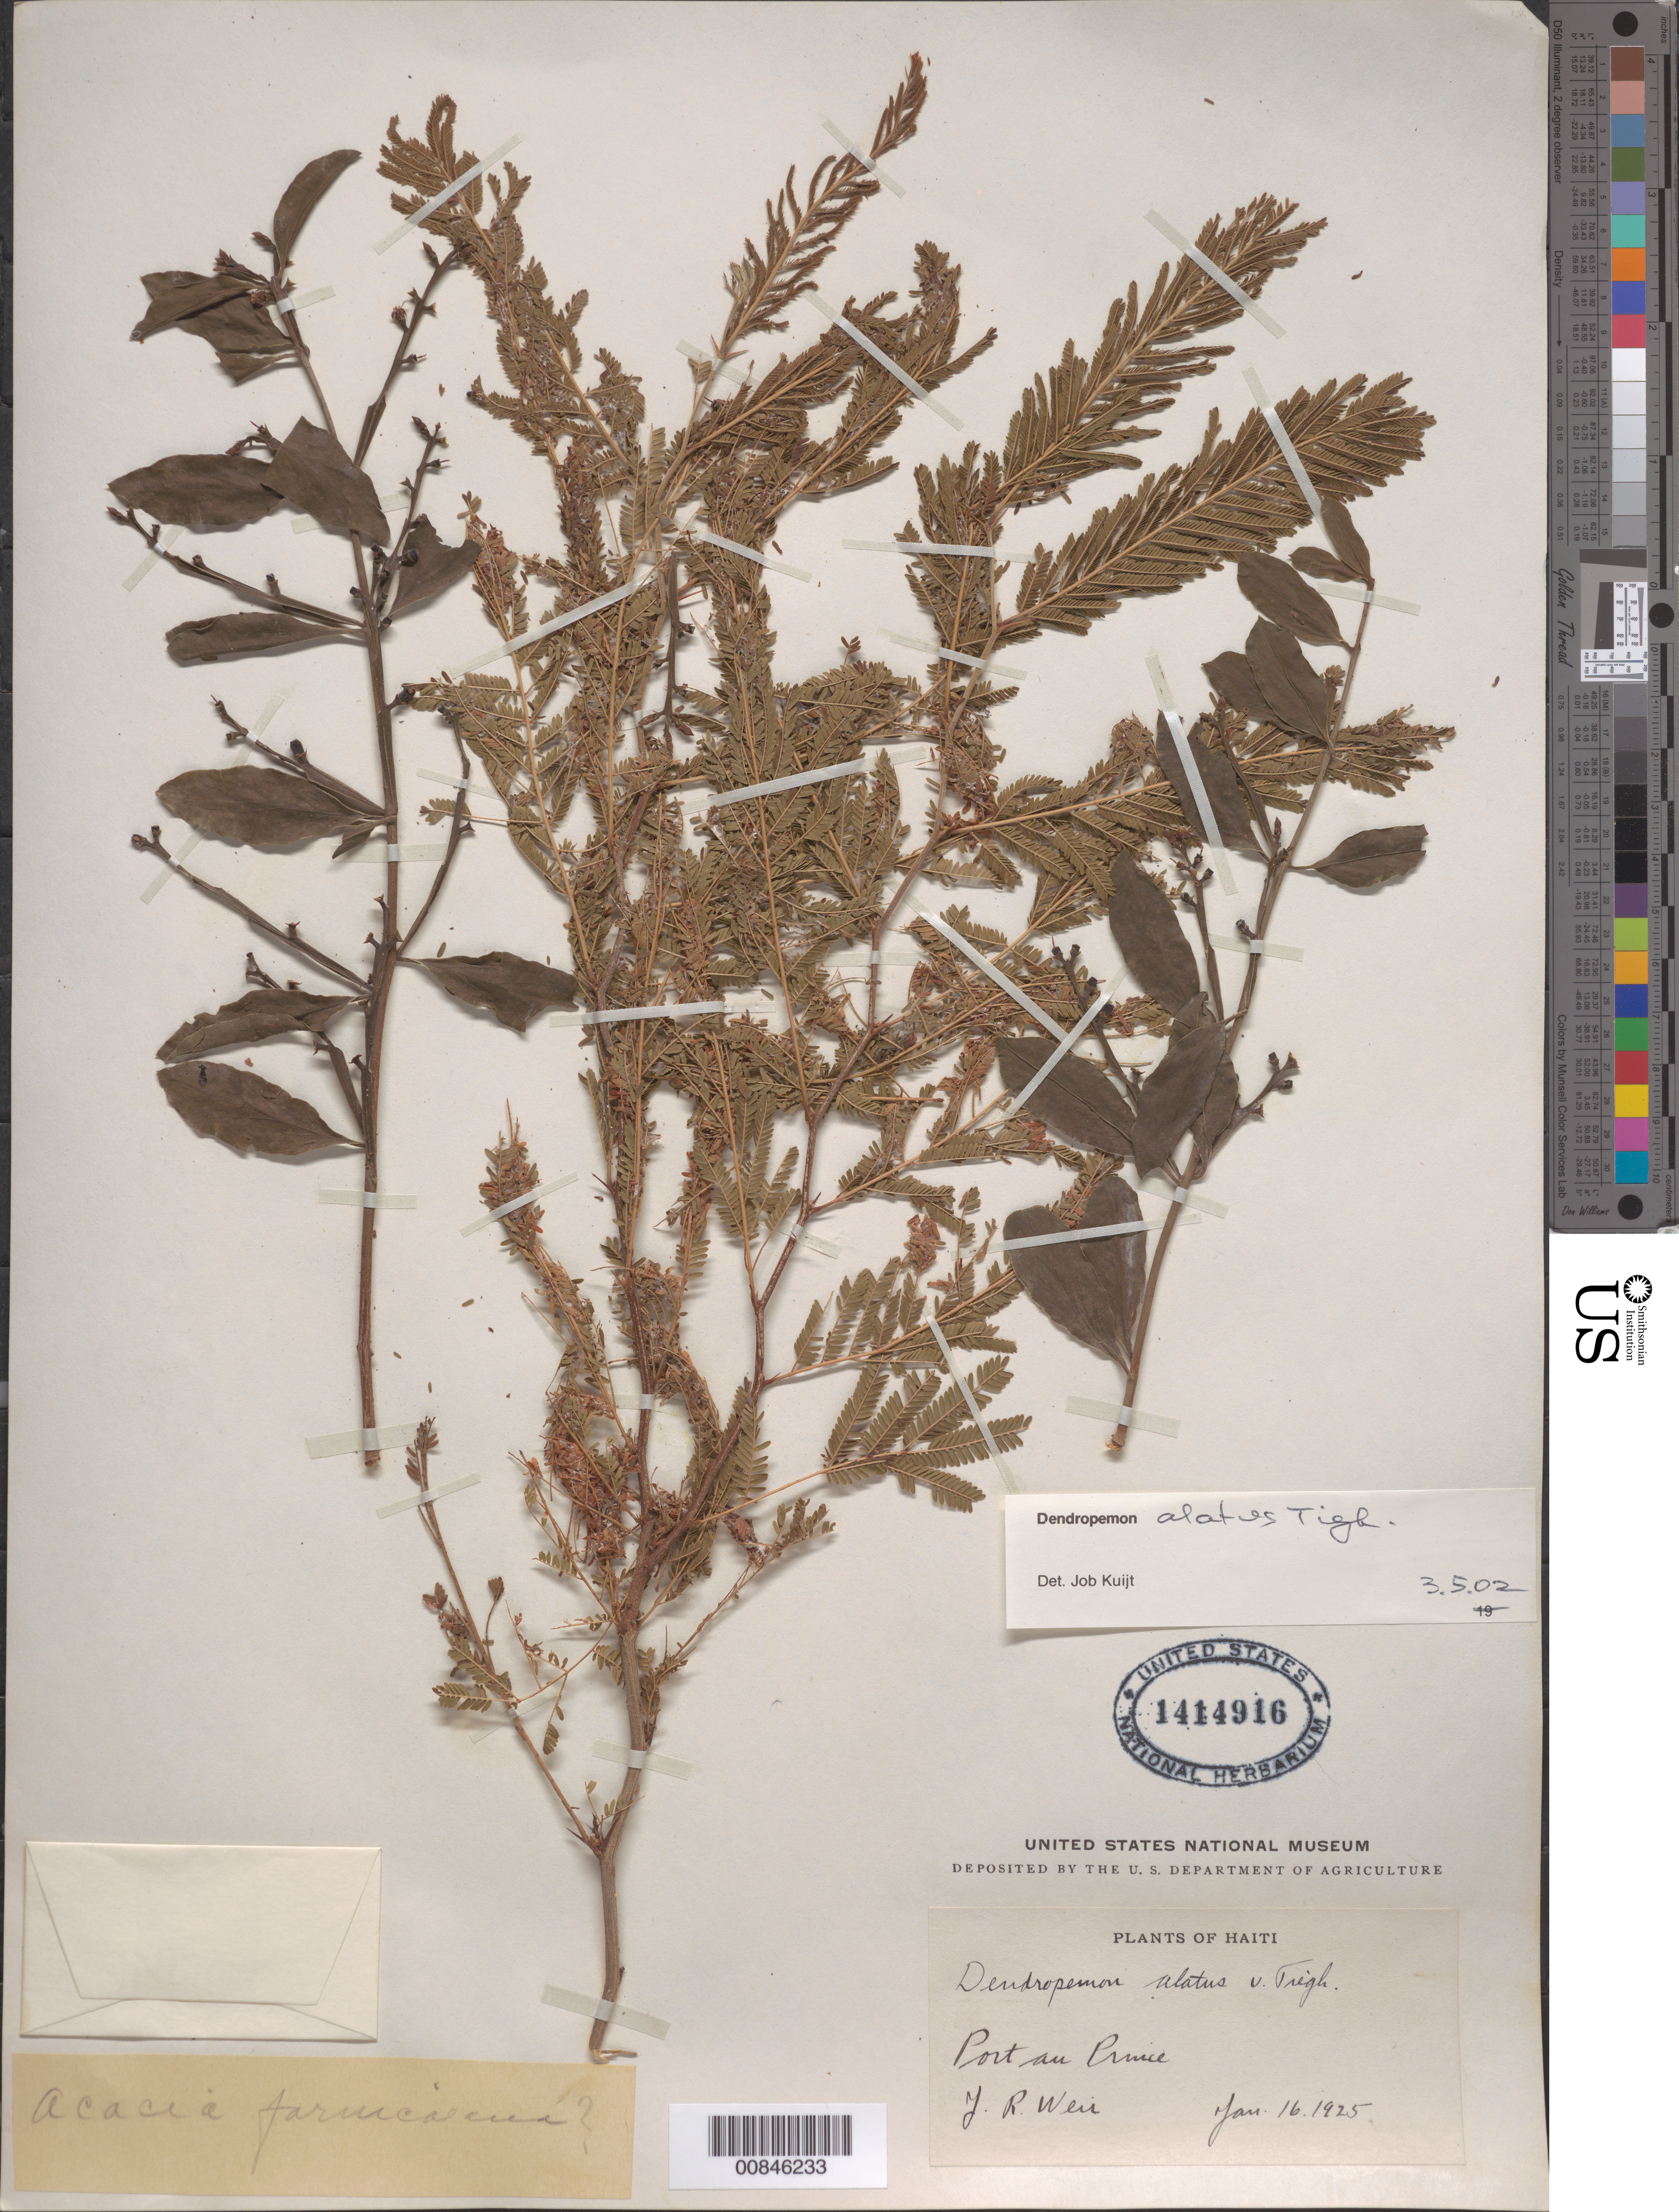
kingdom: Plantae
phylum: Tracheophyta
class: Magnoliopsida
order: Santalales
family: Loranthaceae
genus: Dendropemon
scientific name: Dendropemon alatus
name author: Tiegh.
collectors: J. Weir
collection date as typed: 16 Jan 1925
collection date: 1925-01-16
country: Haiti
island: Hispaniola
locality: Port au Prince.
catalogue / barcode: US 1414916